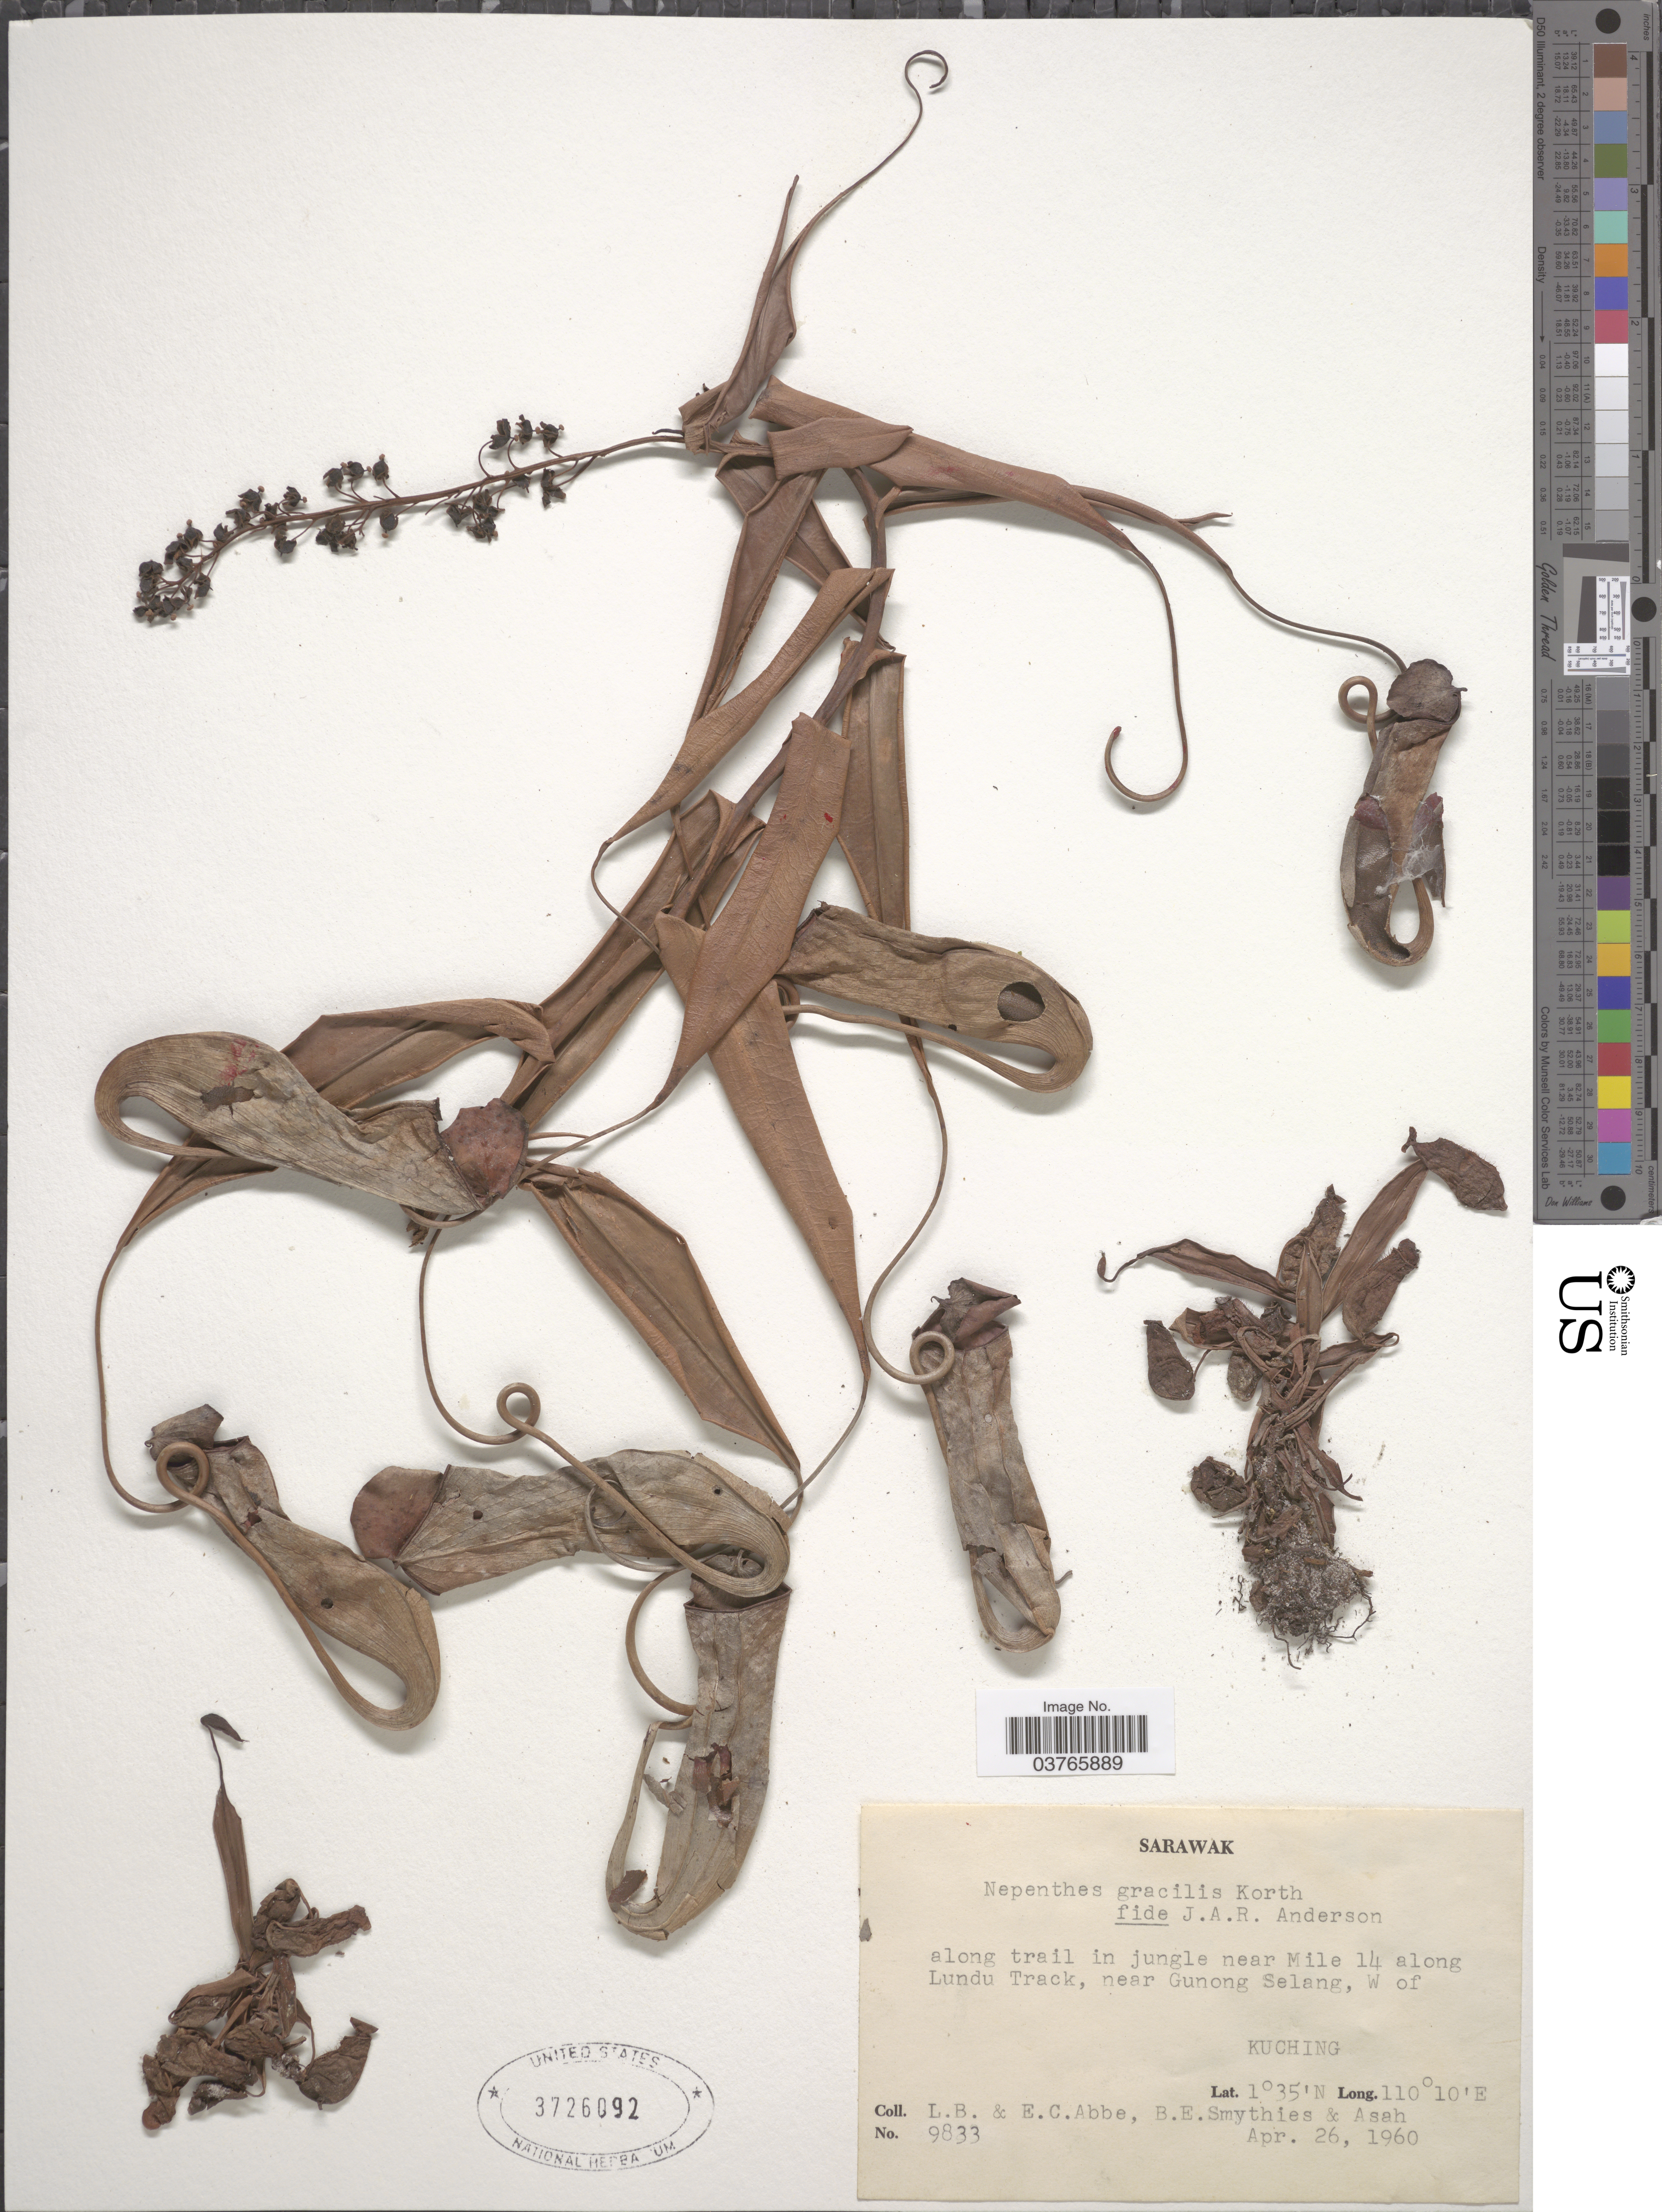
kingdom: Plantae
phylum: Tracheophyta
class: Magnoliopsida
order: Caryophyllales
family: Nepenthaceae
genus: Nepenthes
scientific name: Nepenthes gracilis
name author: Korth.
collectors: E. C. Abbe, L. B. Abbe, B.E. Smythies & Asah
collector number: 9833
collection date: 1960-04-26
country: Malaysia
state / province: Sarawak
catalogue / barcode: US 3726092